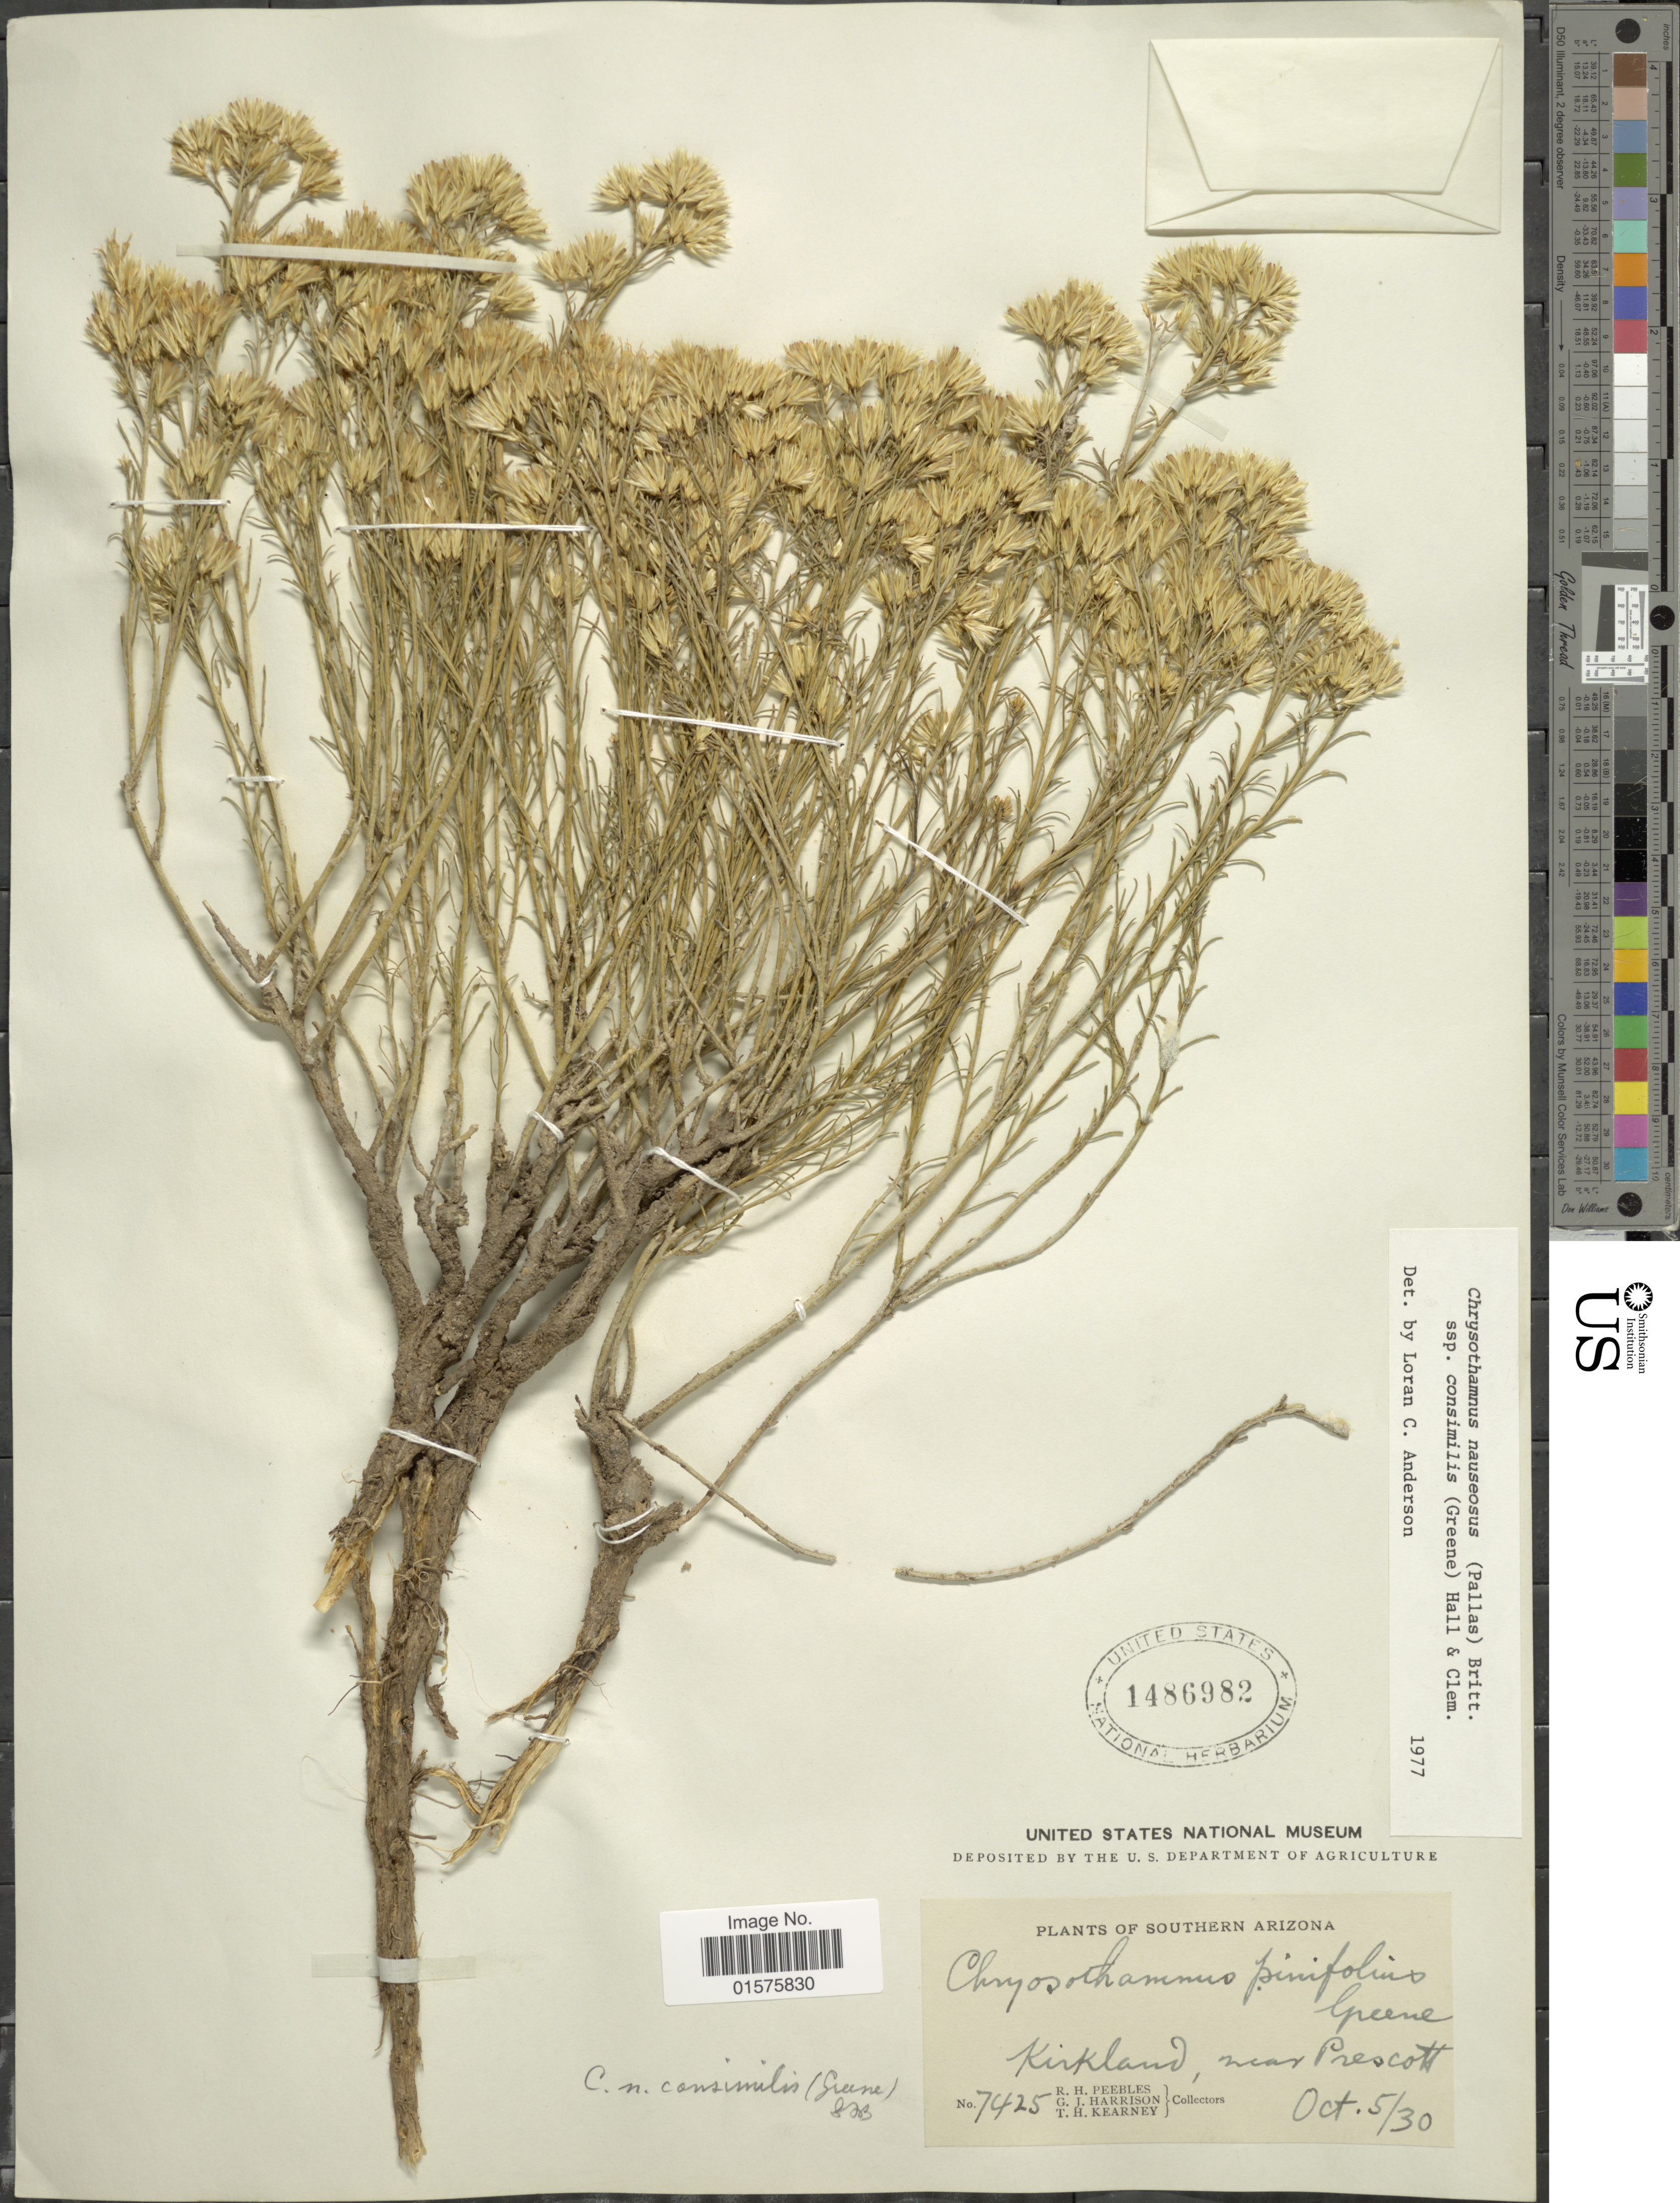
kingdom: Plantae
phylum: Tracheophyta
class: Magnoliopsida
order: Asterales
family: Asteraceae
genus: Ericameria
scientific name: Ericameria nauseosa var. oreophila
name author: (A. Nelson) G.L. Nesom & G.I. Baird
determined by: Urbatsch, Lowell E., Curator (LSU), Louisiana State University (UNITED STATES)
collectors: R. H. Peebles, G. J. Harrison & T. H. Kearney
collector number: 7425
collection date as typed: Transcribed d/m/y: 5/10/30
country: United States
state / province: Arizona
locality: Southern Arizona. Kirkland, near Prescott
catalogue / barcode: US 1486982